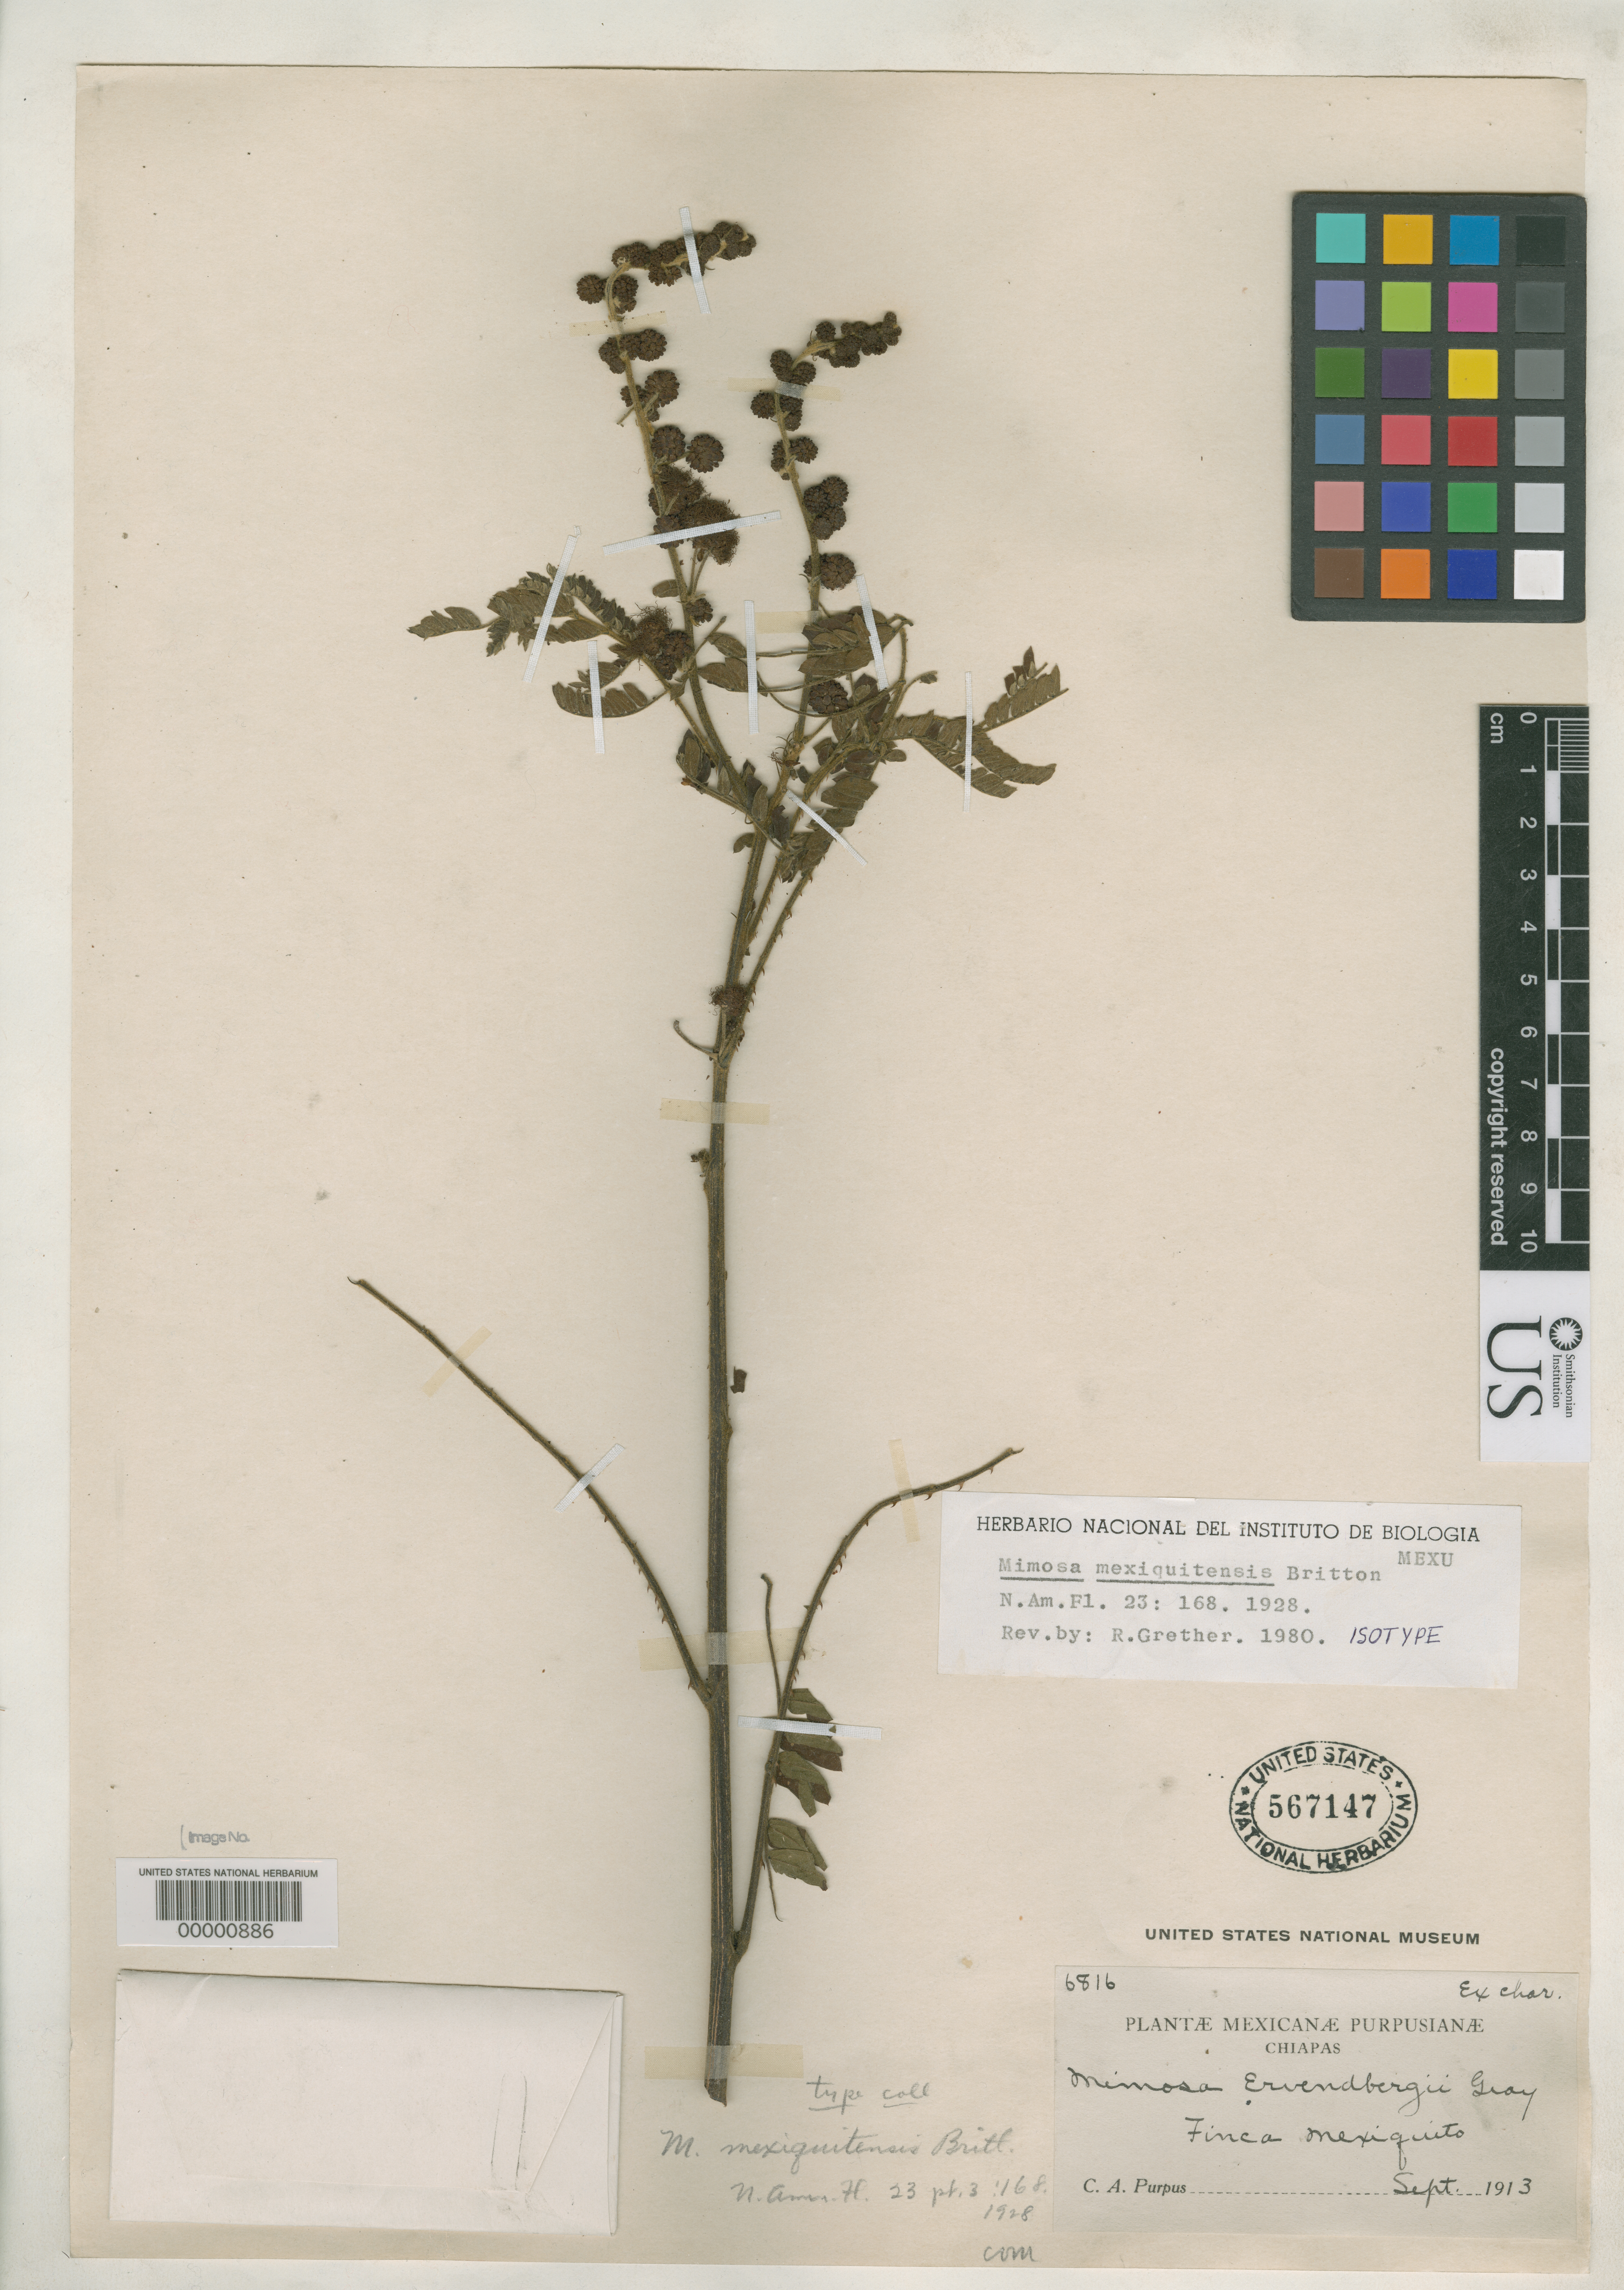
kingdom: Plantae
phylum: Tracheophyta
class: Magnoliopsida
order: Fabales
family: Fabaceae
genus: Mimosa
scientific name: Mimosa mexiquitensis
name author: Britton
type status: Isotype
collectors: C. A. Purpus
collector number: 6816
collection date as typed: Sep 1913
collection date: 1913-09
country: Mexico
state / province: Chiapas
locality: Finca Mexiquito.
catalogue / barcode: US 567147